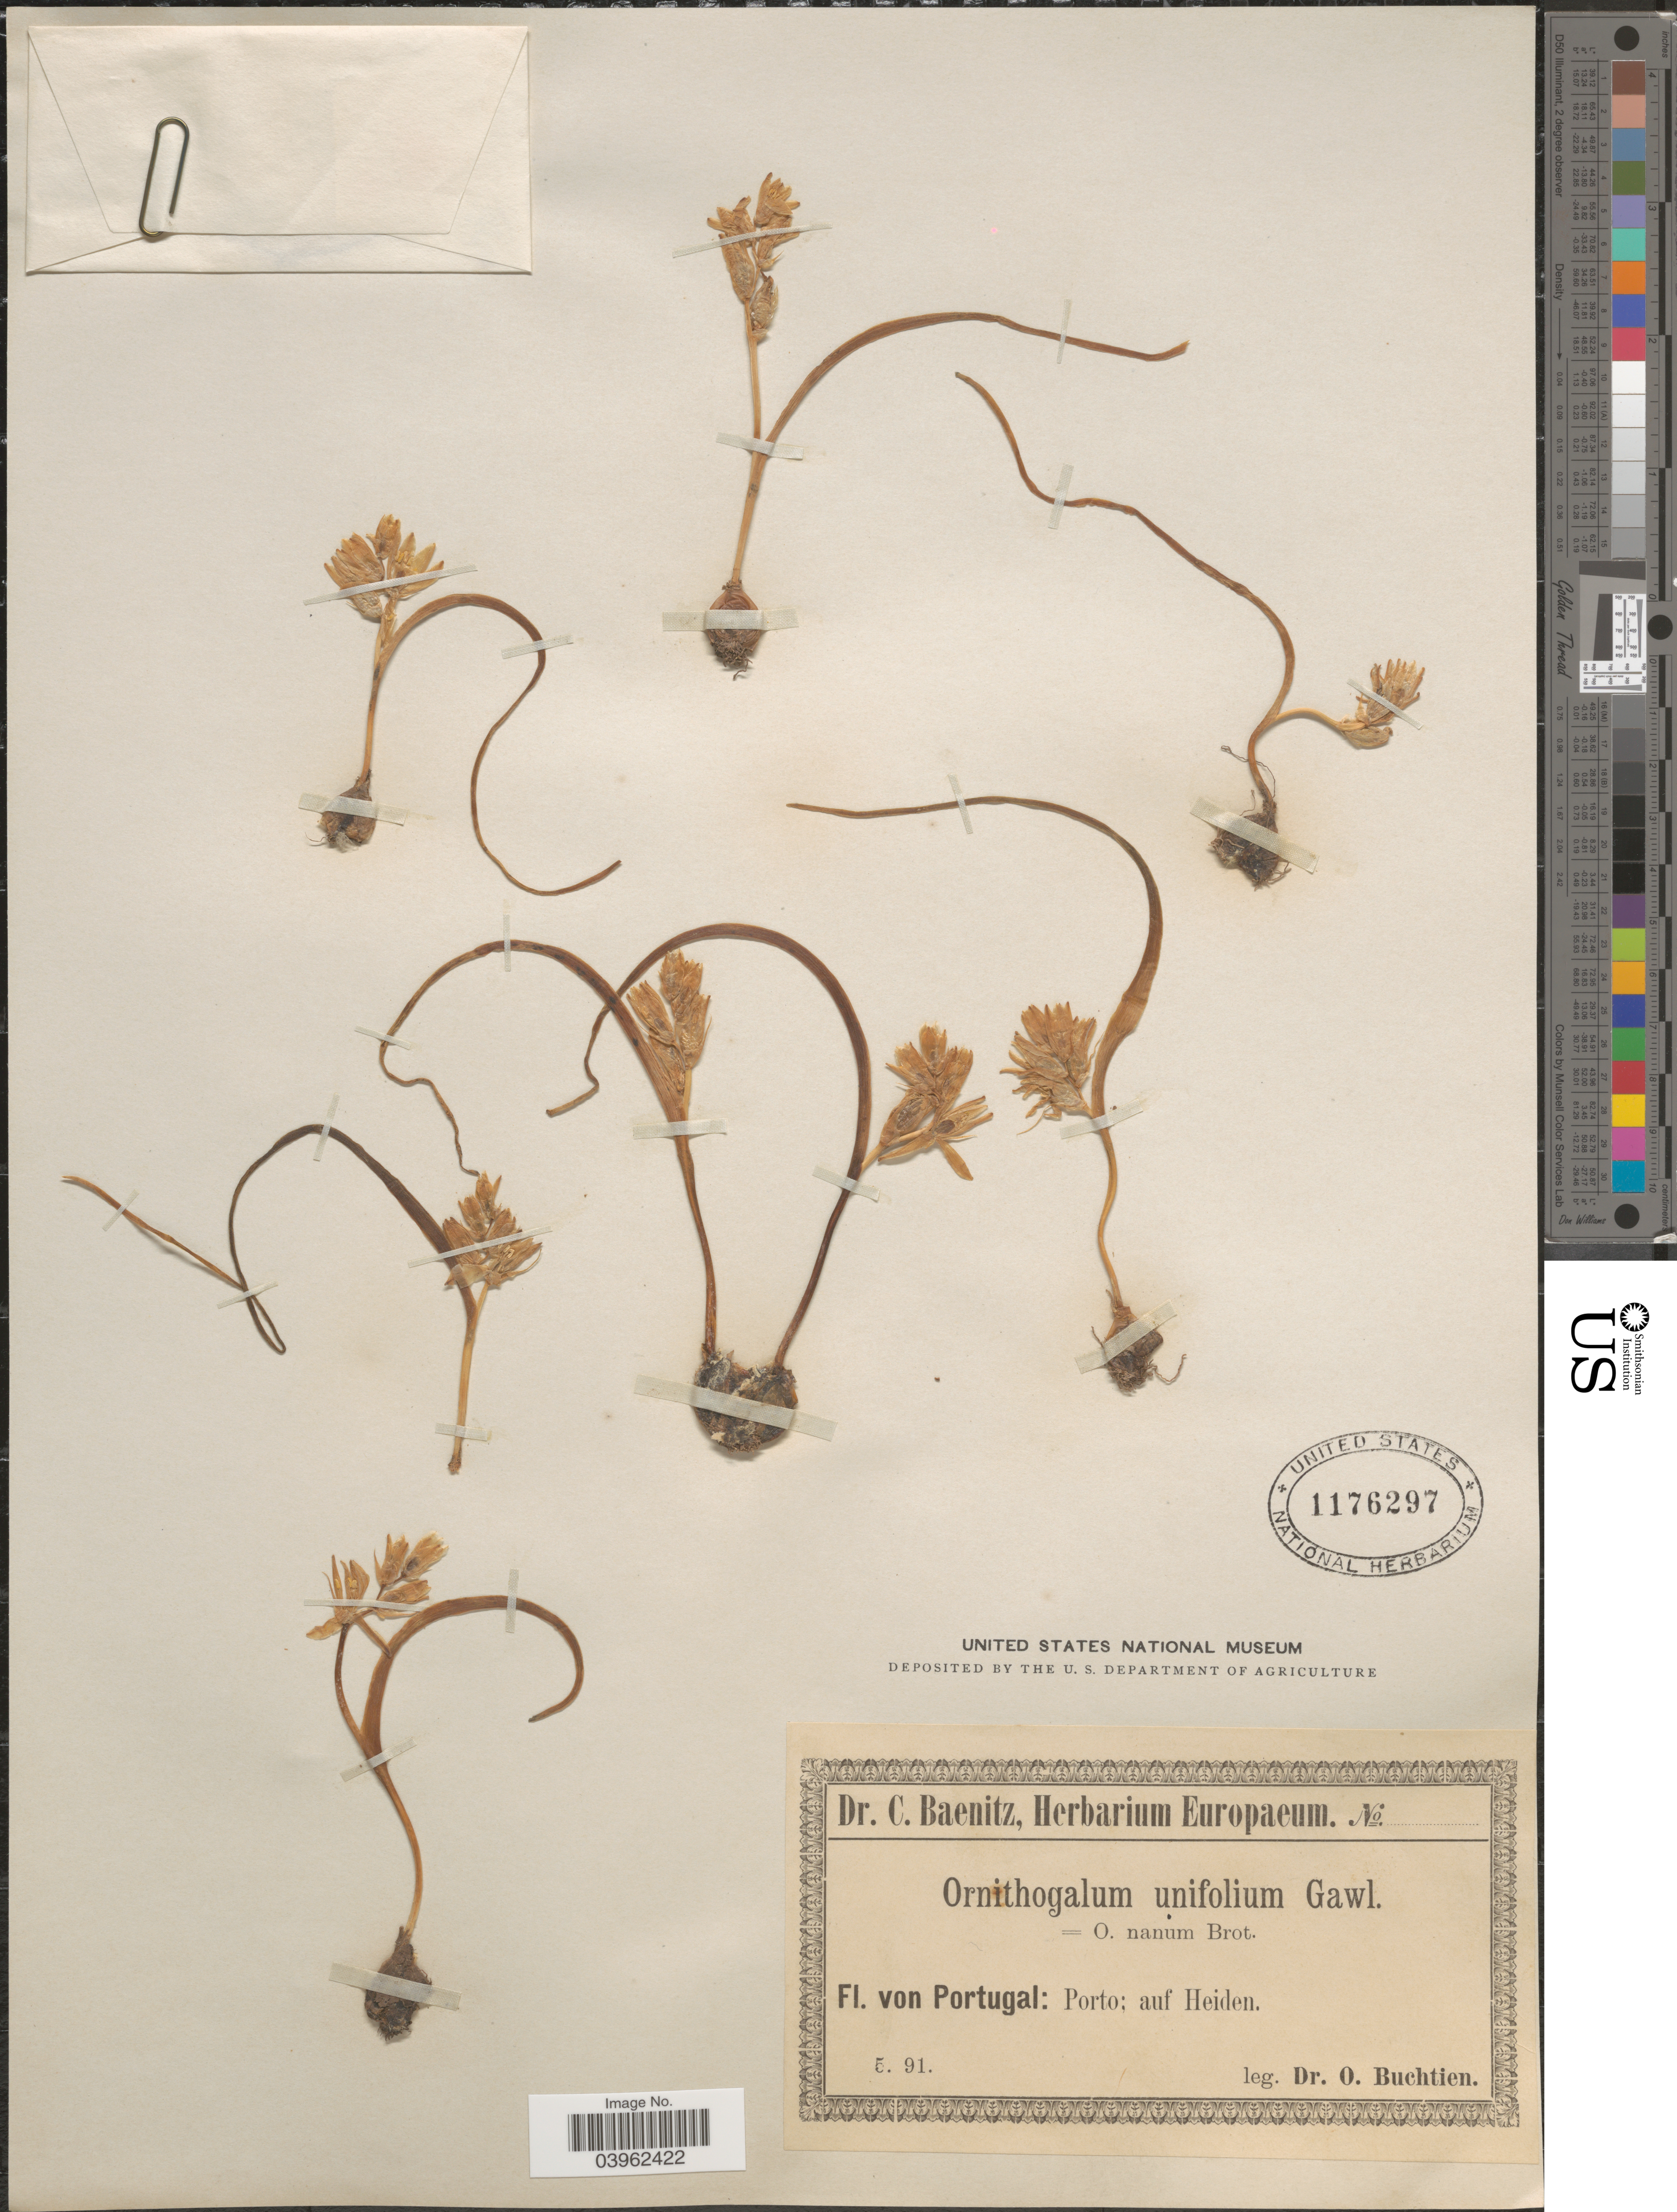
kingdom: Plantae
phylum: Tracheophyta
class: Liliopsida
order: Asparagales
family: Asparagaceae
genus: Ornithogalum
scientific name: Ornithogalum unifolium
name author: Retz.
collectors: O. Buchtien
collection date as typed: Transcribed d/m/y: /5/91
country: Portugal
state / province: Porto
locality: Auf Heiden.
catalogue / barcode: US 1176297